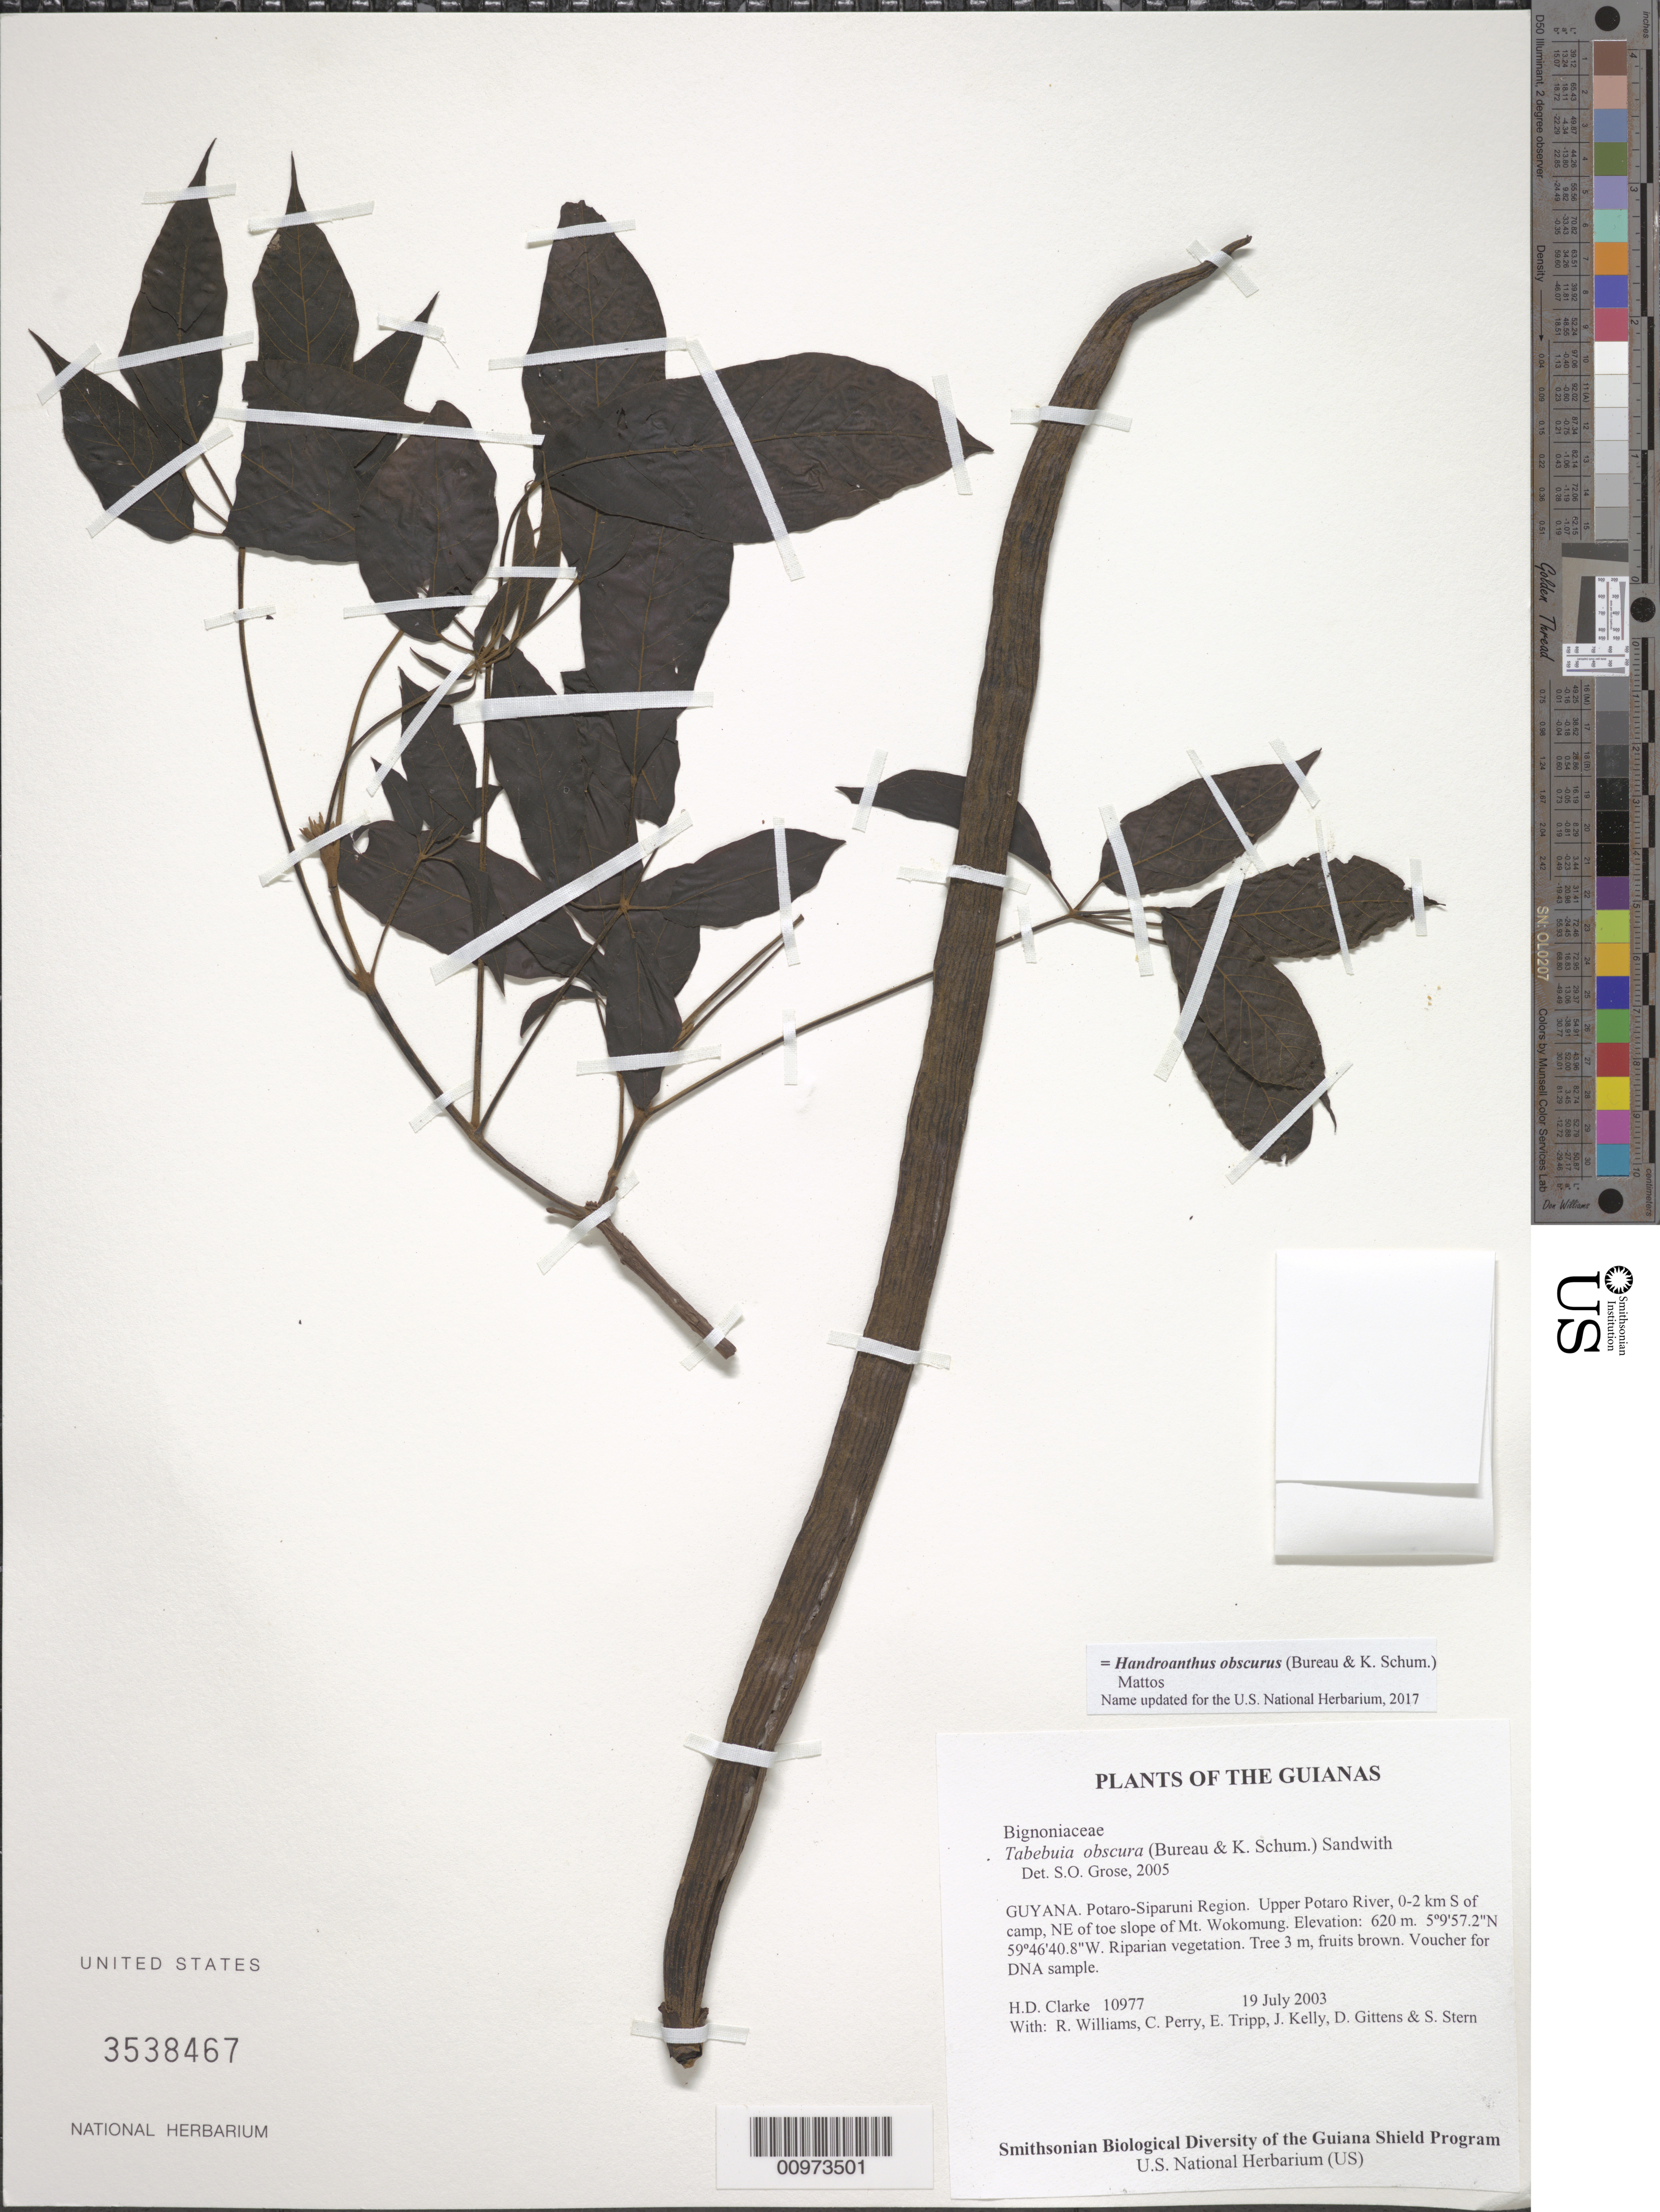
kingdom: Plantae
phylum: Tracheophyta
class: Magnoliopsida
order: Lamiales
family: Bignoniaceae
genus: Handroanthus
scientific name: Handroanthus obscurus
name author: (Bureau ex K. Schum.) Mattos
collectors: H. D. Clarke, R. Williams, C. Perry, E. Tripp, J. Kelly, D. Gittens & S. R. Stern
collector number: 10977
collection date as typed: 19 July 2003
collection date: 2003-07-19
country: Guyana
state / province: Potaro-Siparuni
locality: Upper Potaro River, 0-2 km S of camp, NE of toe slope of Mt. Wokomung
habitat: Riparian vegetation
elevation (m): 620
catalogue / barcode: US 3538467